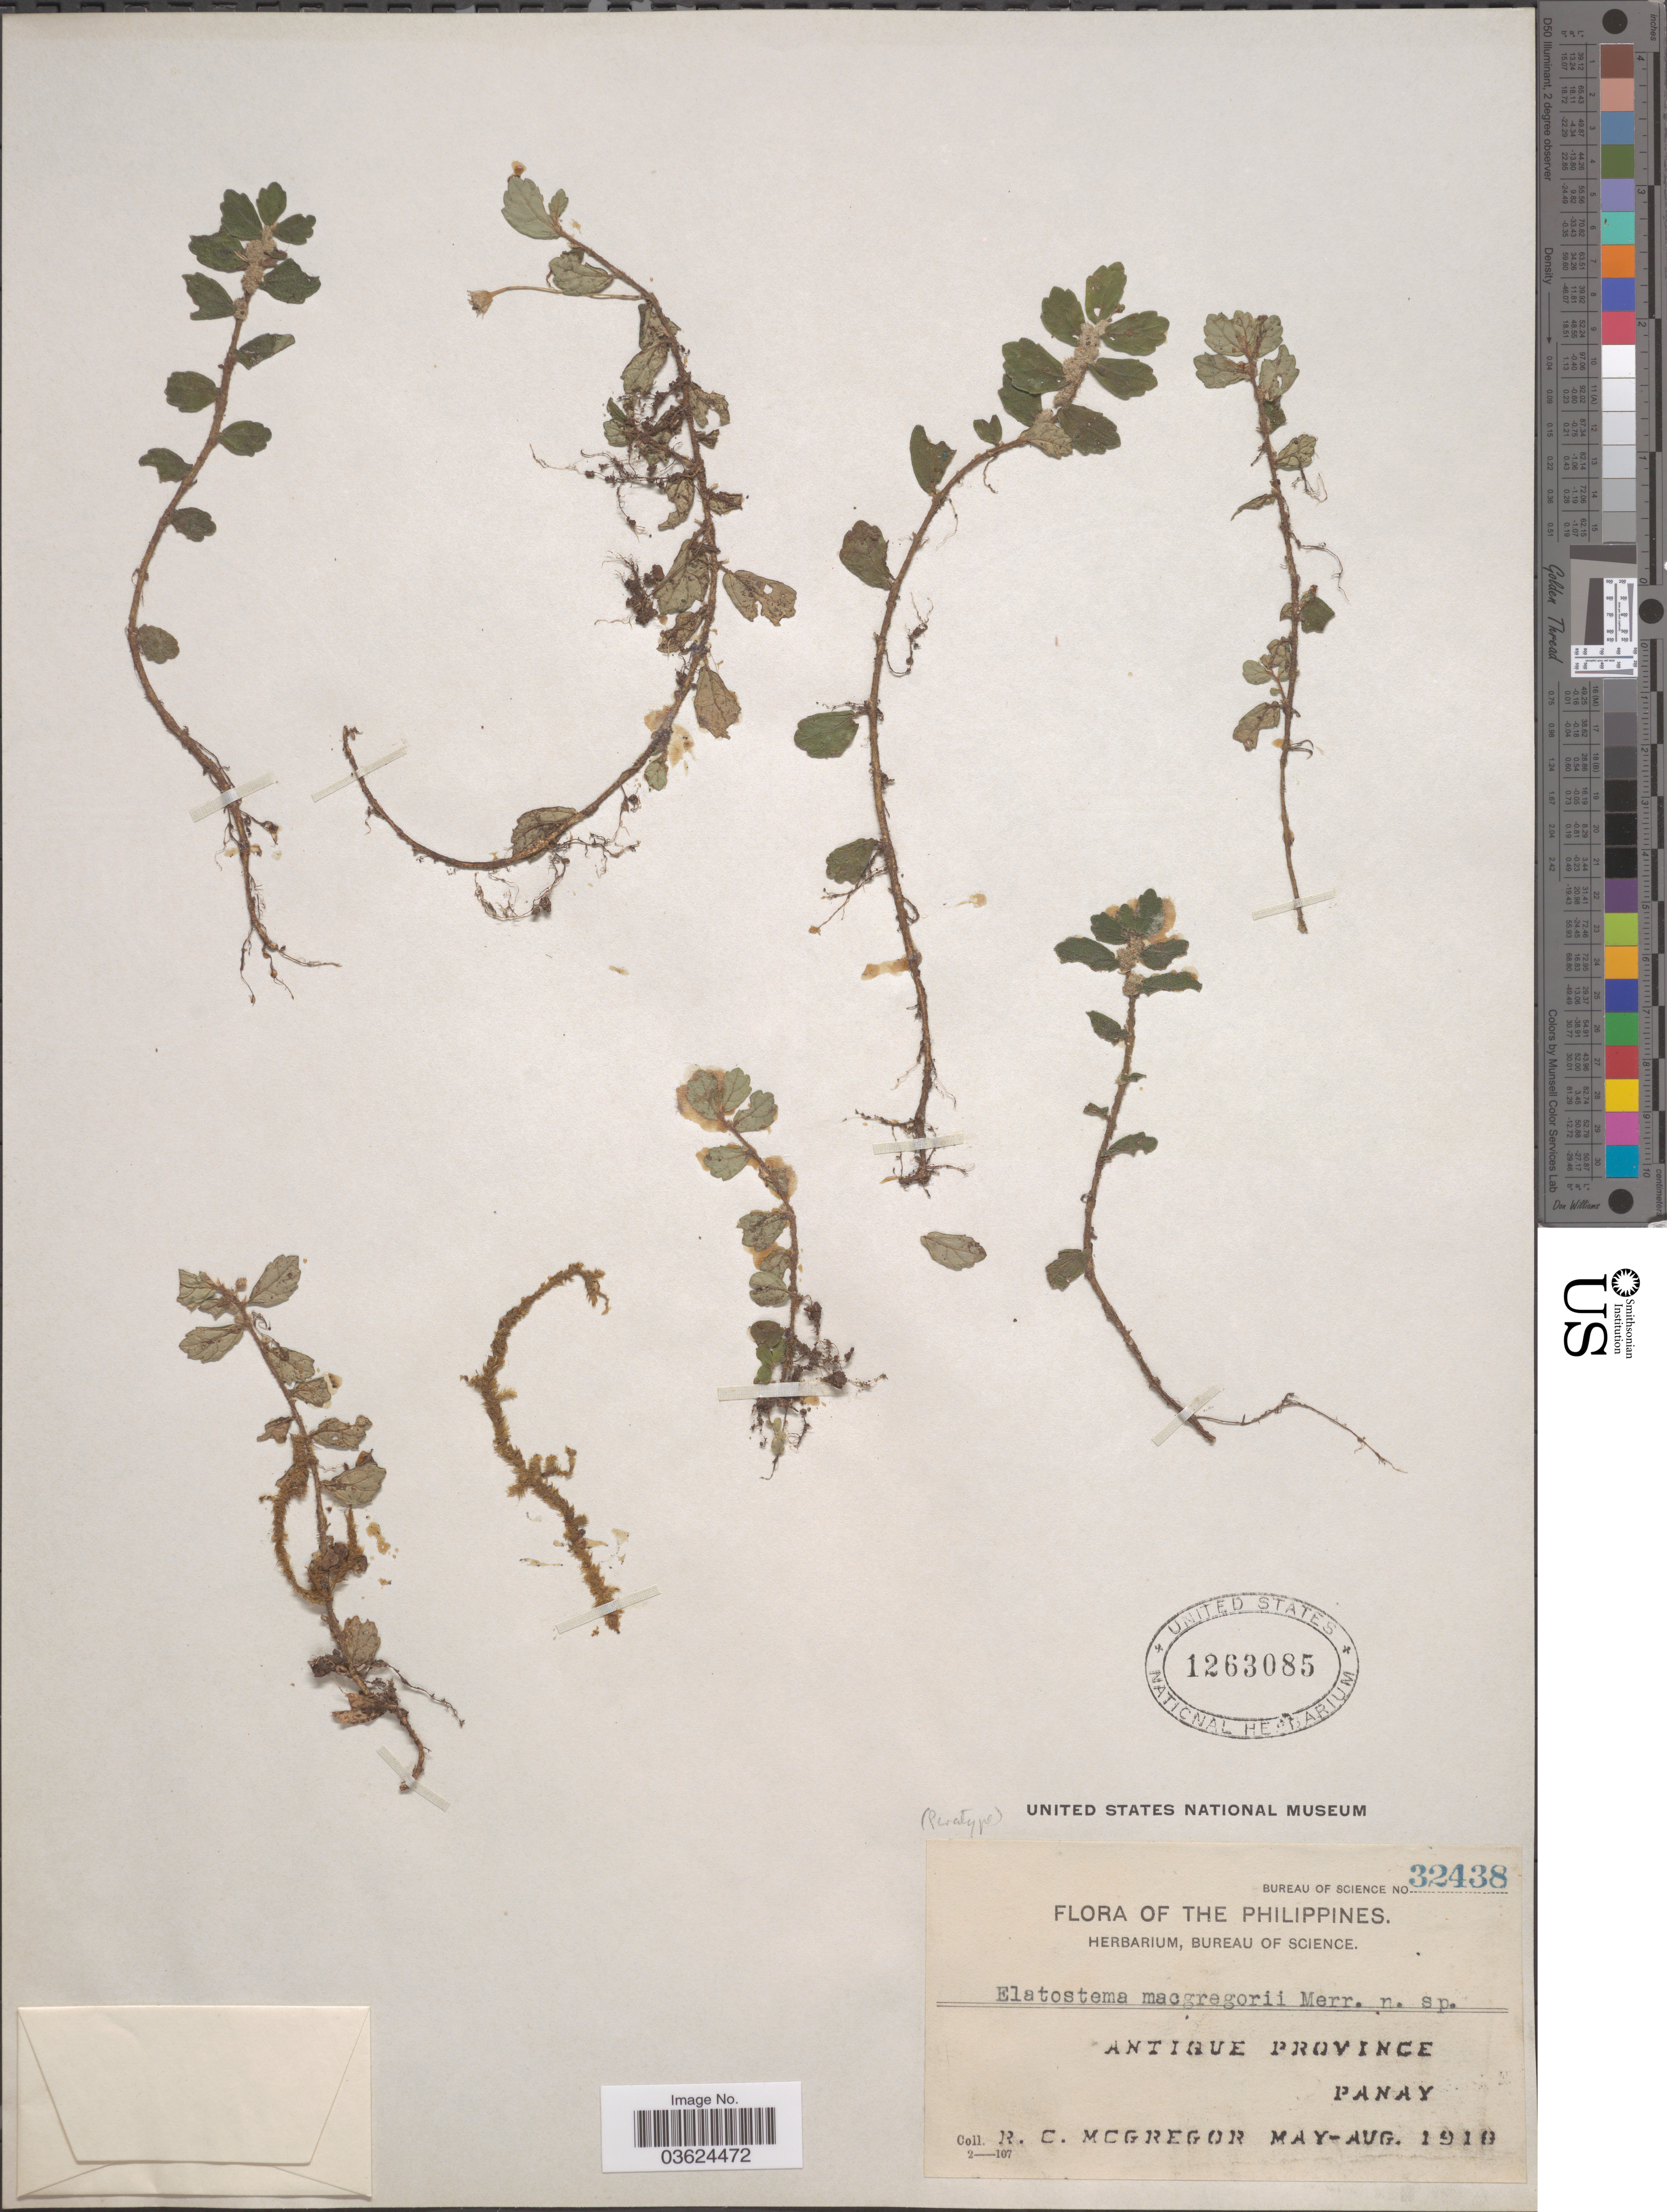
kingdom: Plantae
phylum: Tracheophyta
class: Magnoliopsida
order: Rosales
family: Urticaceae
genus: Elatostema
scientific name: Elatostema macgregorii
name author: Merr.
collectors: R. C. McGregor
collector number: Bureau of Science 32438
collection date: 1918-05/1918-08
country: Philippines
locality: Antique Province, Panay.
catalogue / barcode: US 1263085